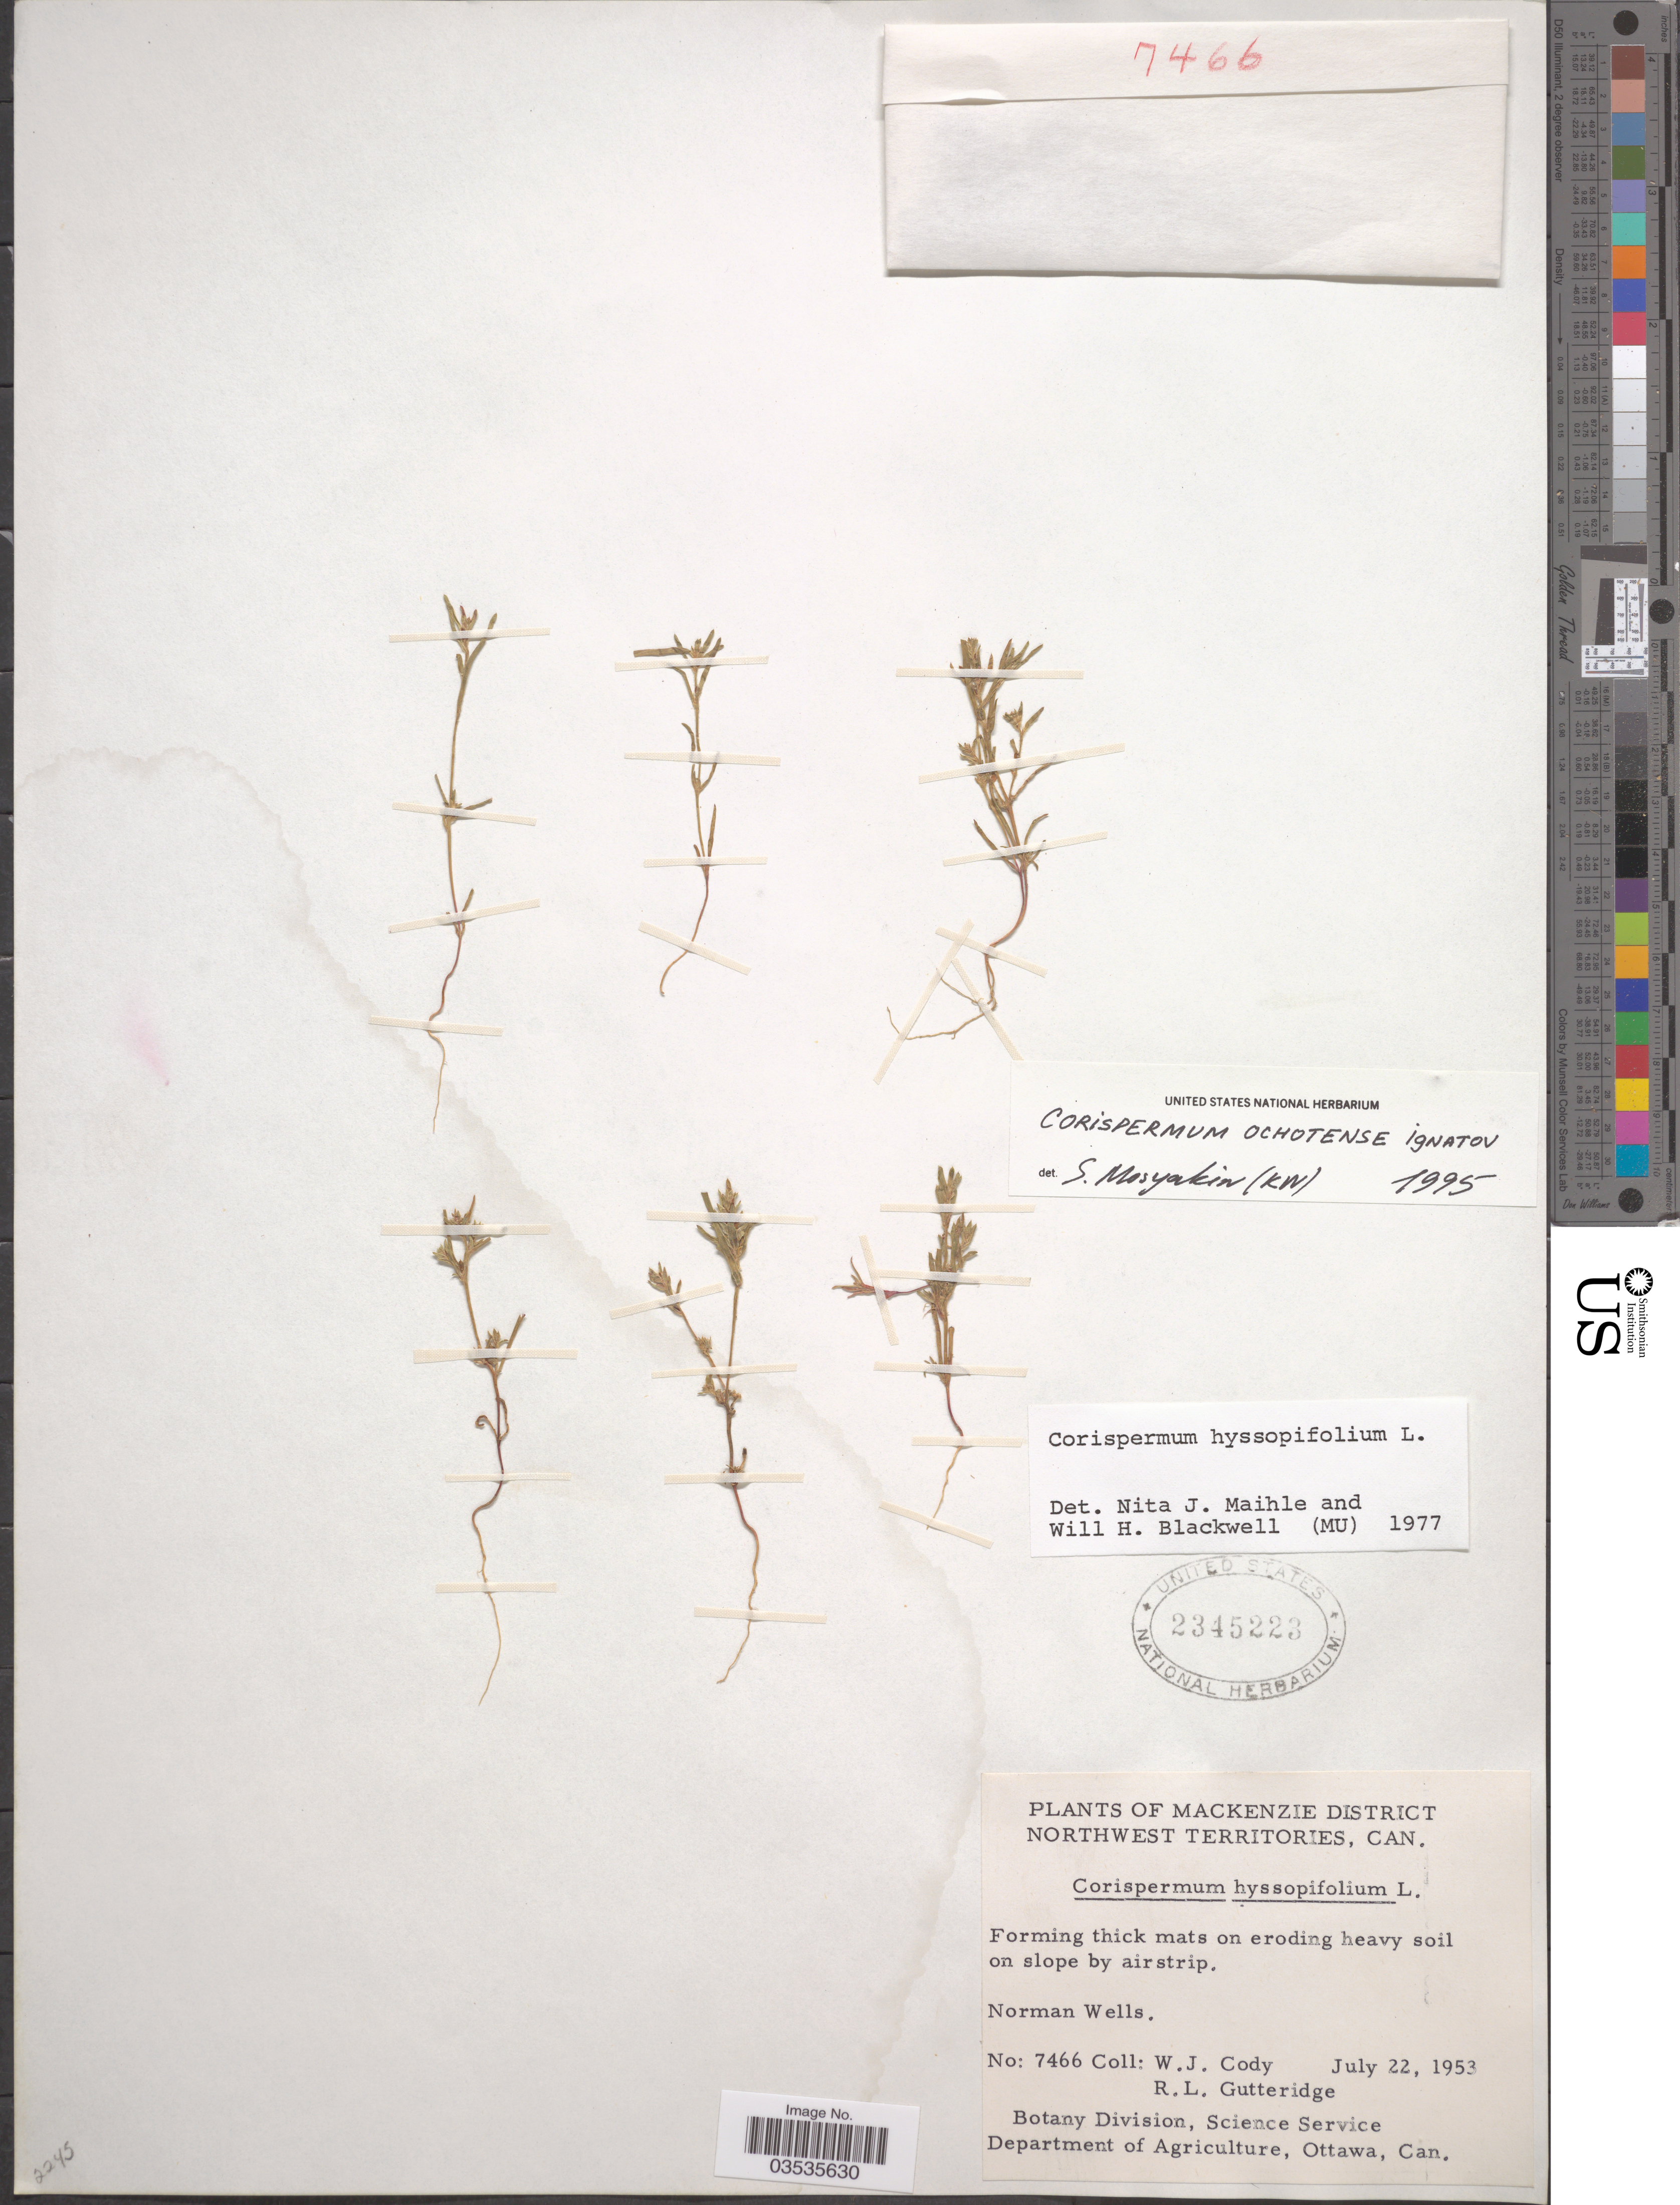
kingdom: Plantae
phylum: Tracheophyta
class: Magnoliopsida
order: Caryophyllales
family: Amaranthaceae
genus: Corispermum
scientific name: Corispermum ochotense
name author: Ignatov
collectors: W. Cody & R. Gutteridge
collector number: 7466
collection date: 1953-07-22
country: Canada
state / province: Northwest Territories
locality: Mackenzie District. On slope by airstrip. Norman Wells.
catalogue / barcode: US 2345223